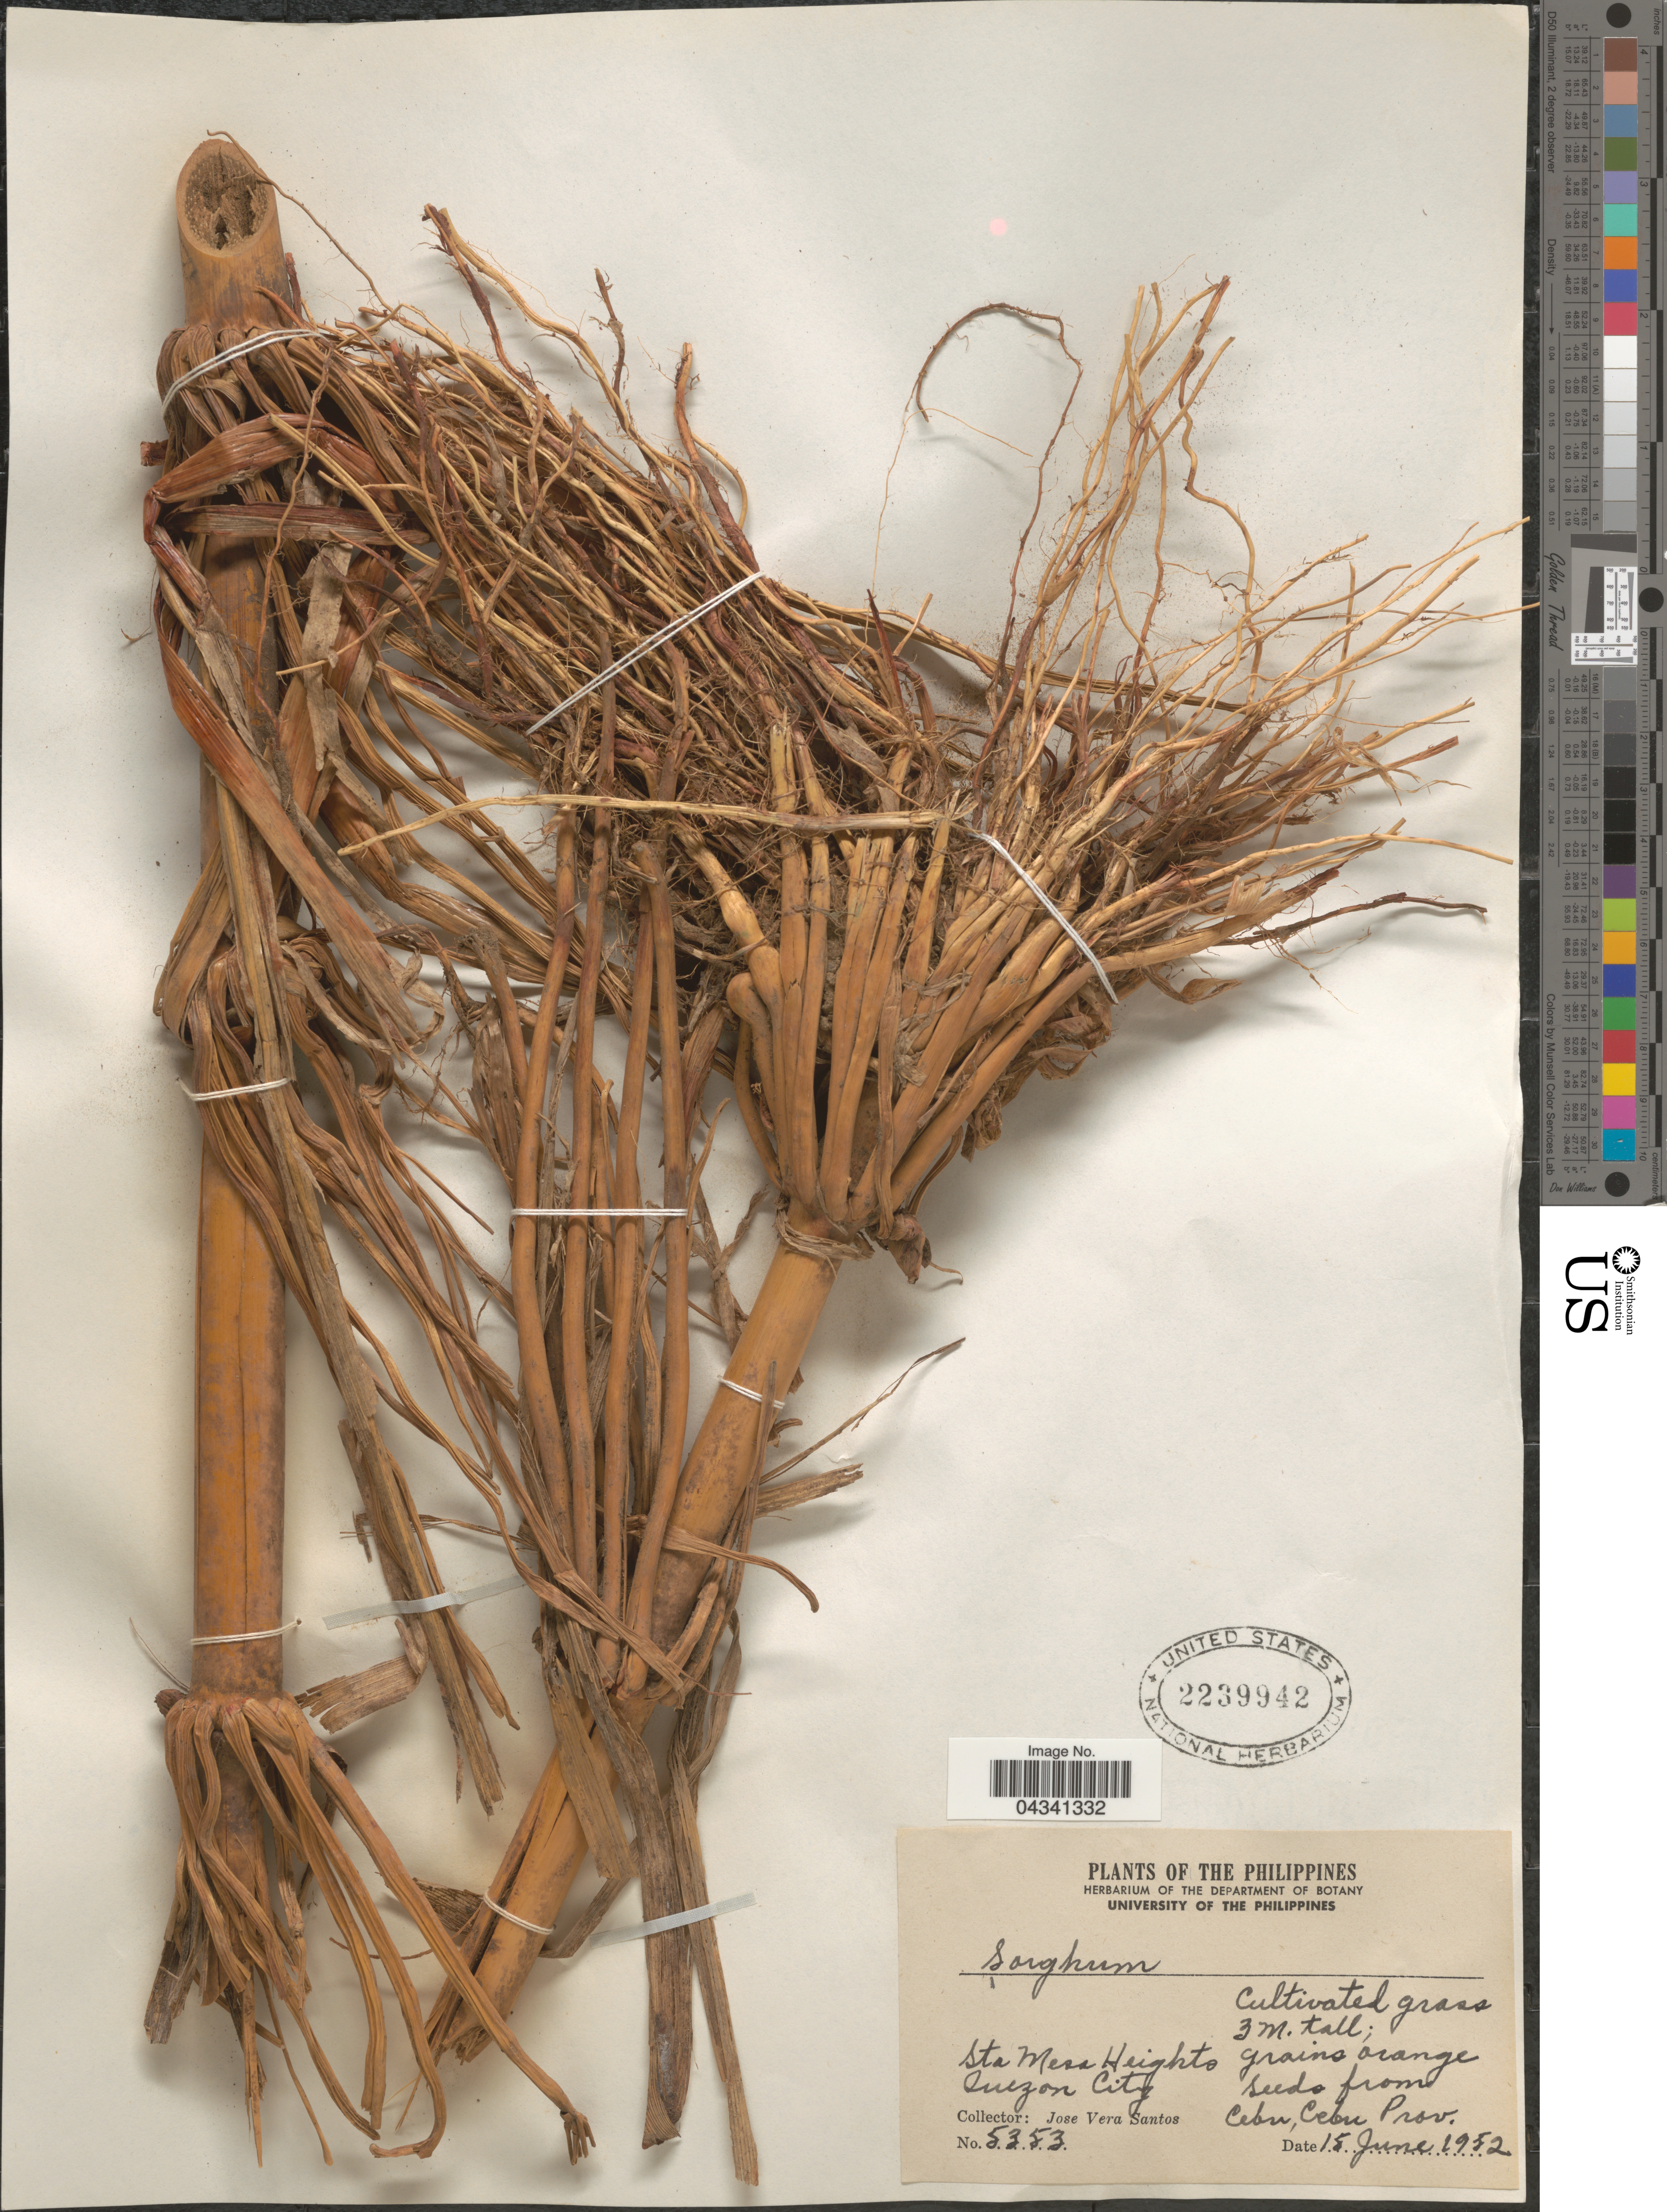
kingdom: Plantae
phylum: Tracheophyta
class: Liliopsida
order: Poales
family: Poaceae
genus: Sorghum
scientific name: Sorghum sp.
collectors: J. V. Santos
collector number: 5353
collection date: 1952-06-15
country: Philippines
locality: Sta. Mesa Heights. Quezon City.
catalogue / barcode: US 2239942